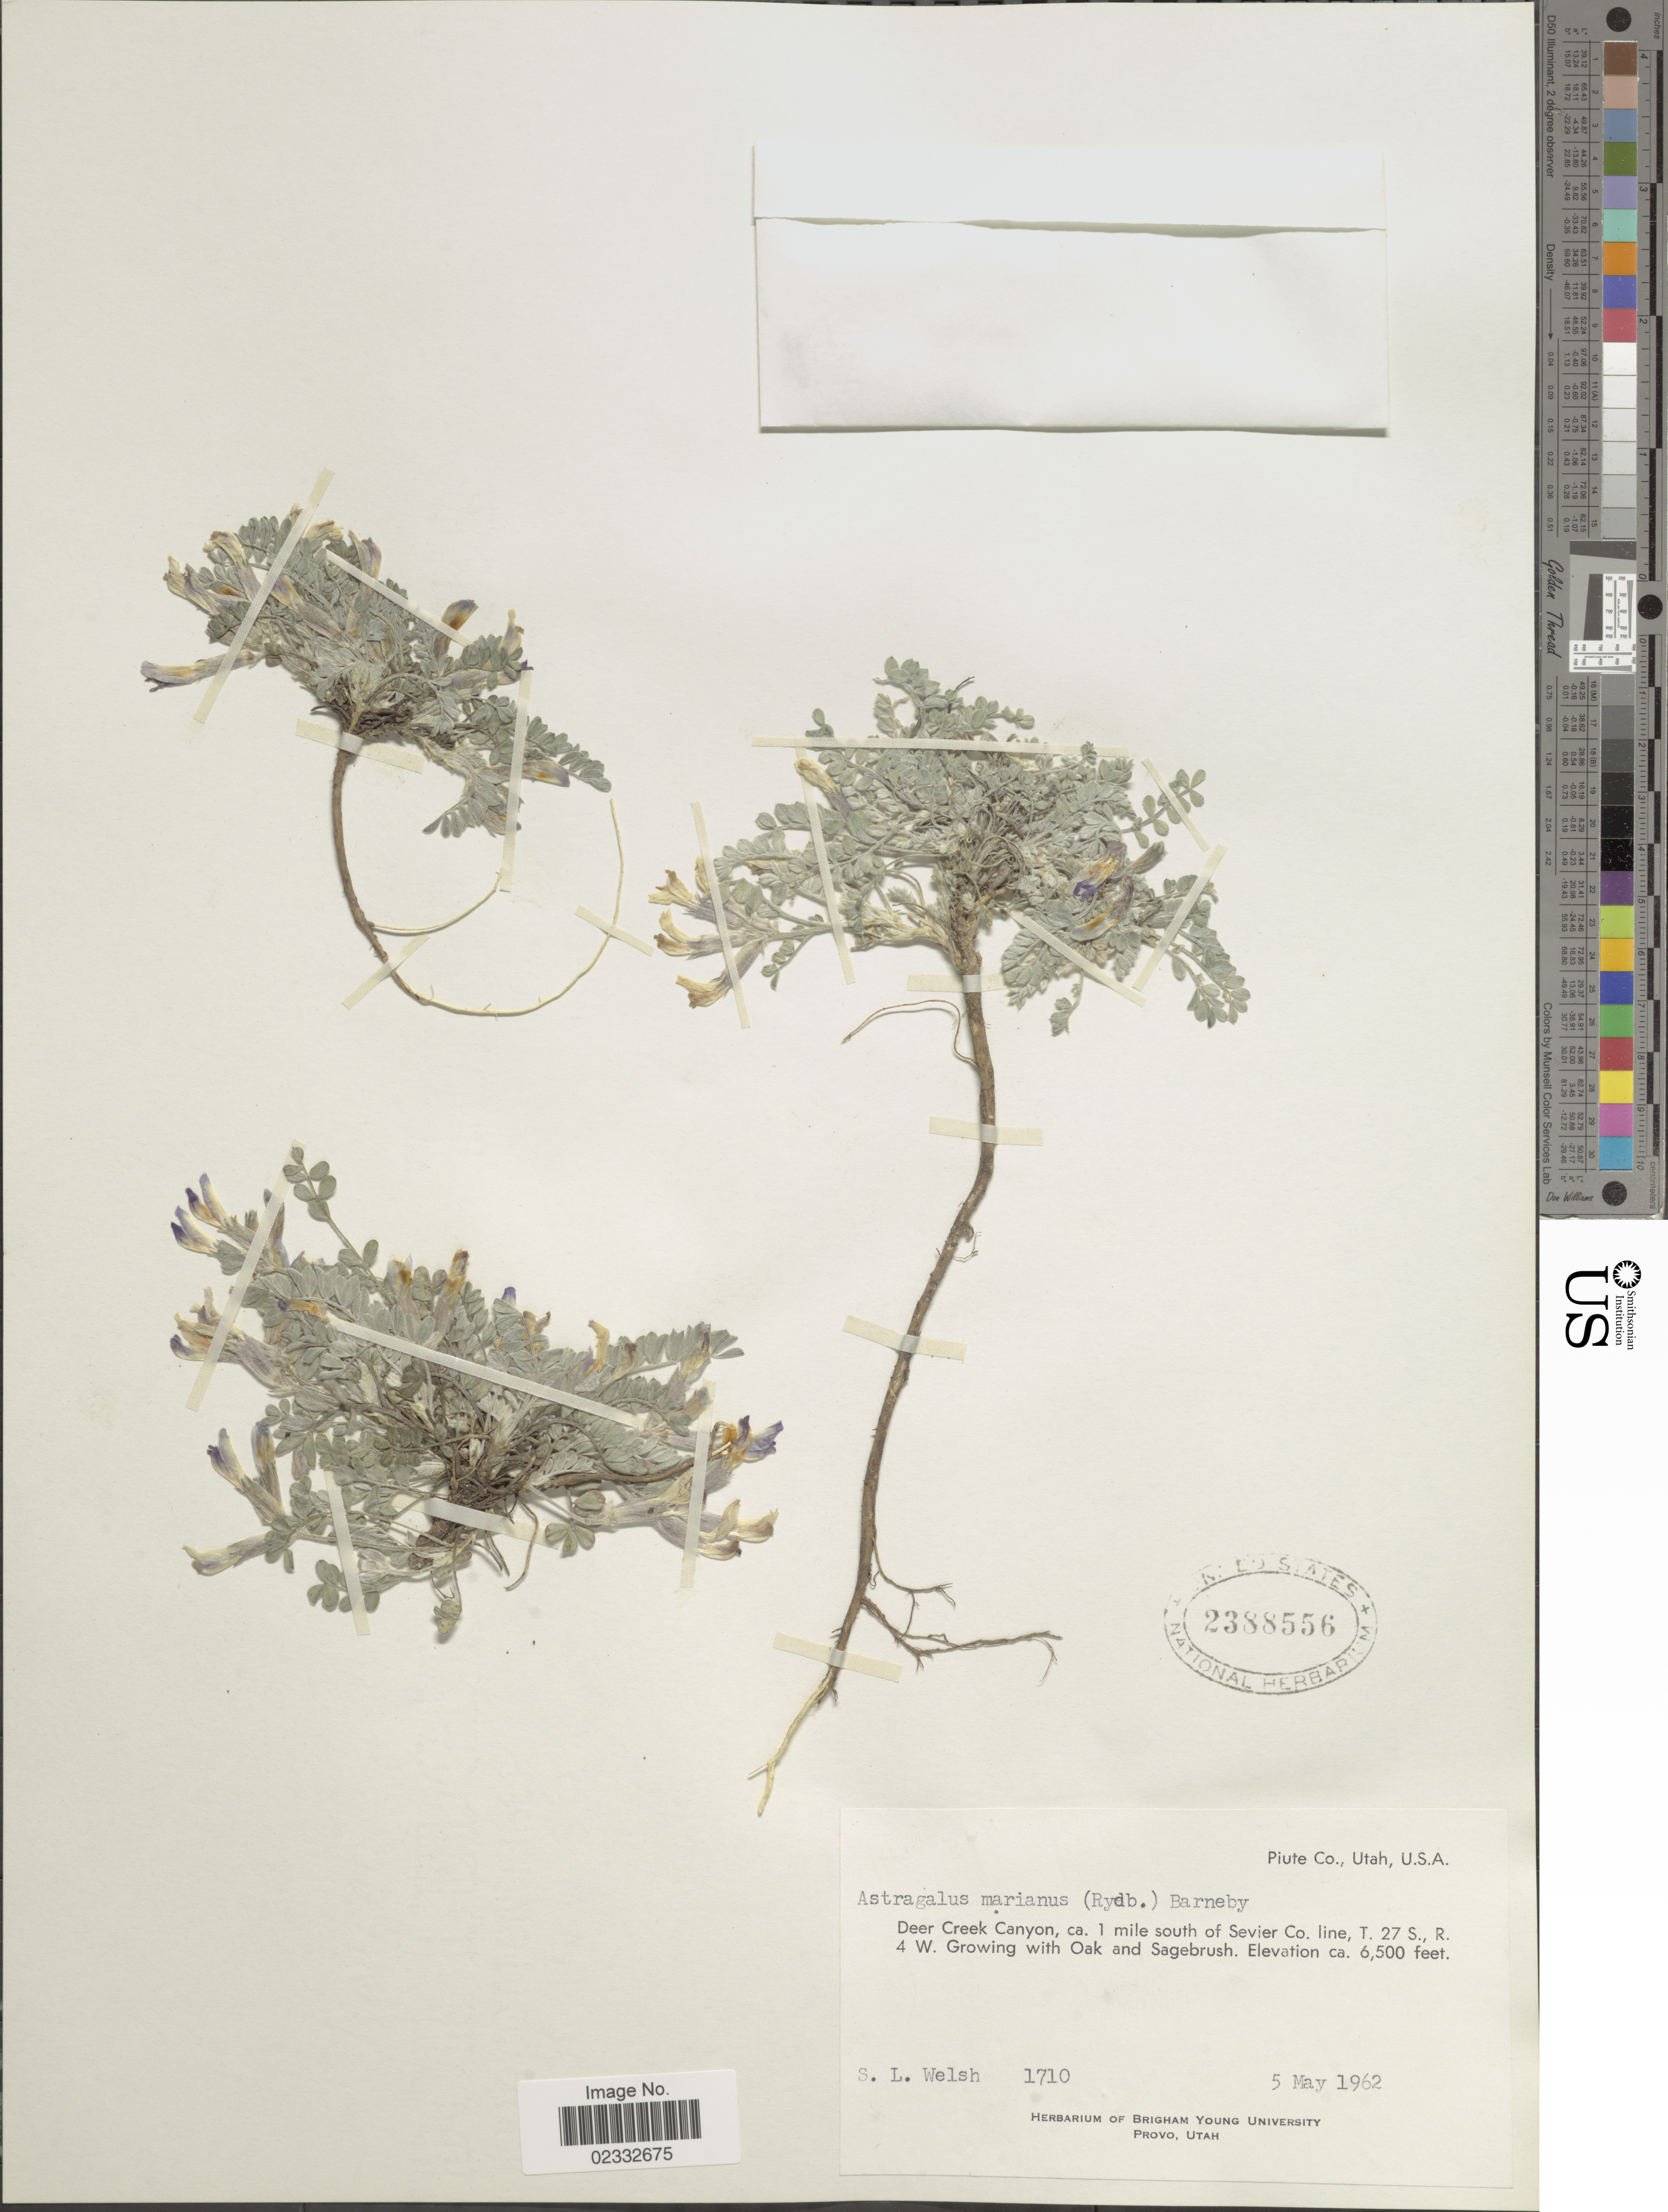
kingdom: Plantae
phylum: Tracheophyta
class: Magnoliopsida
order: Fabales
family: Fabaceae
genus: Astragalus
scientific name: Astragalus marianus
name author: Huber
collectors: S. Welsh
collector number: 1710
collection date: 1962-05-05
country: United States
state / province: Utah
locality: Deer Creek Canyon, ca. 1 mile south of Sevier Co. line, T. 27 S., R. 4 W. growing with Oak and Sagebrush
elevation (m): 1981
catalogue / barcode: US 2388556